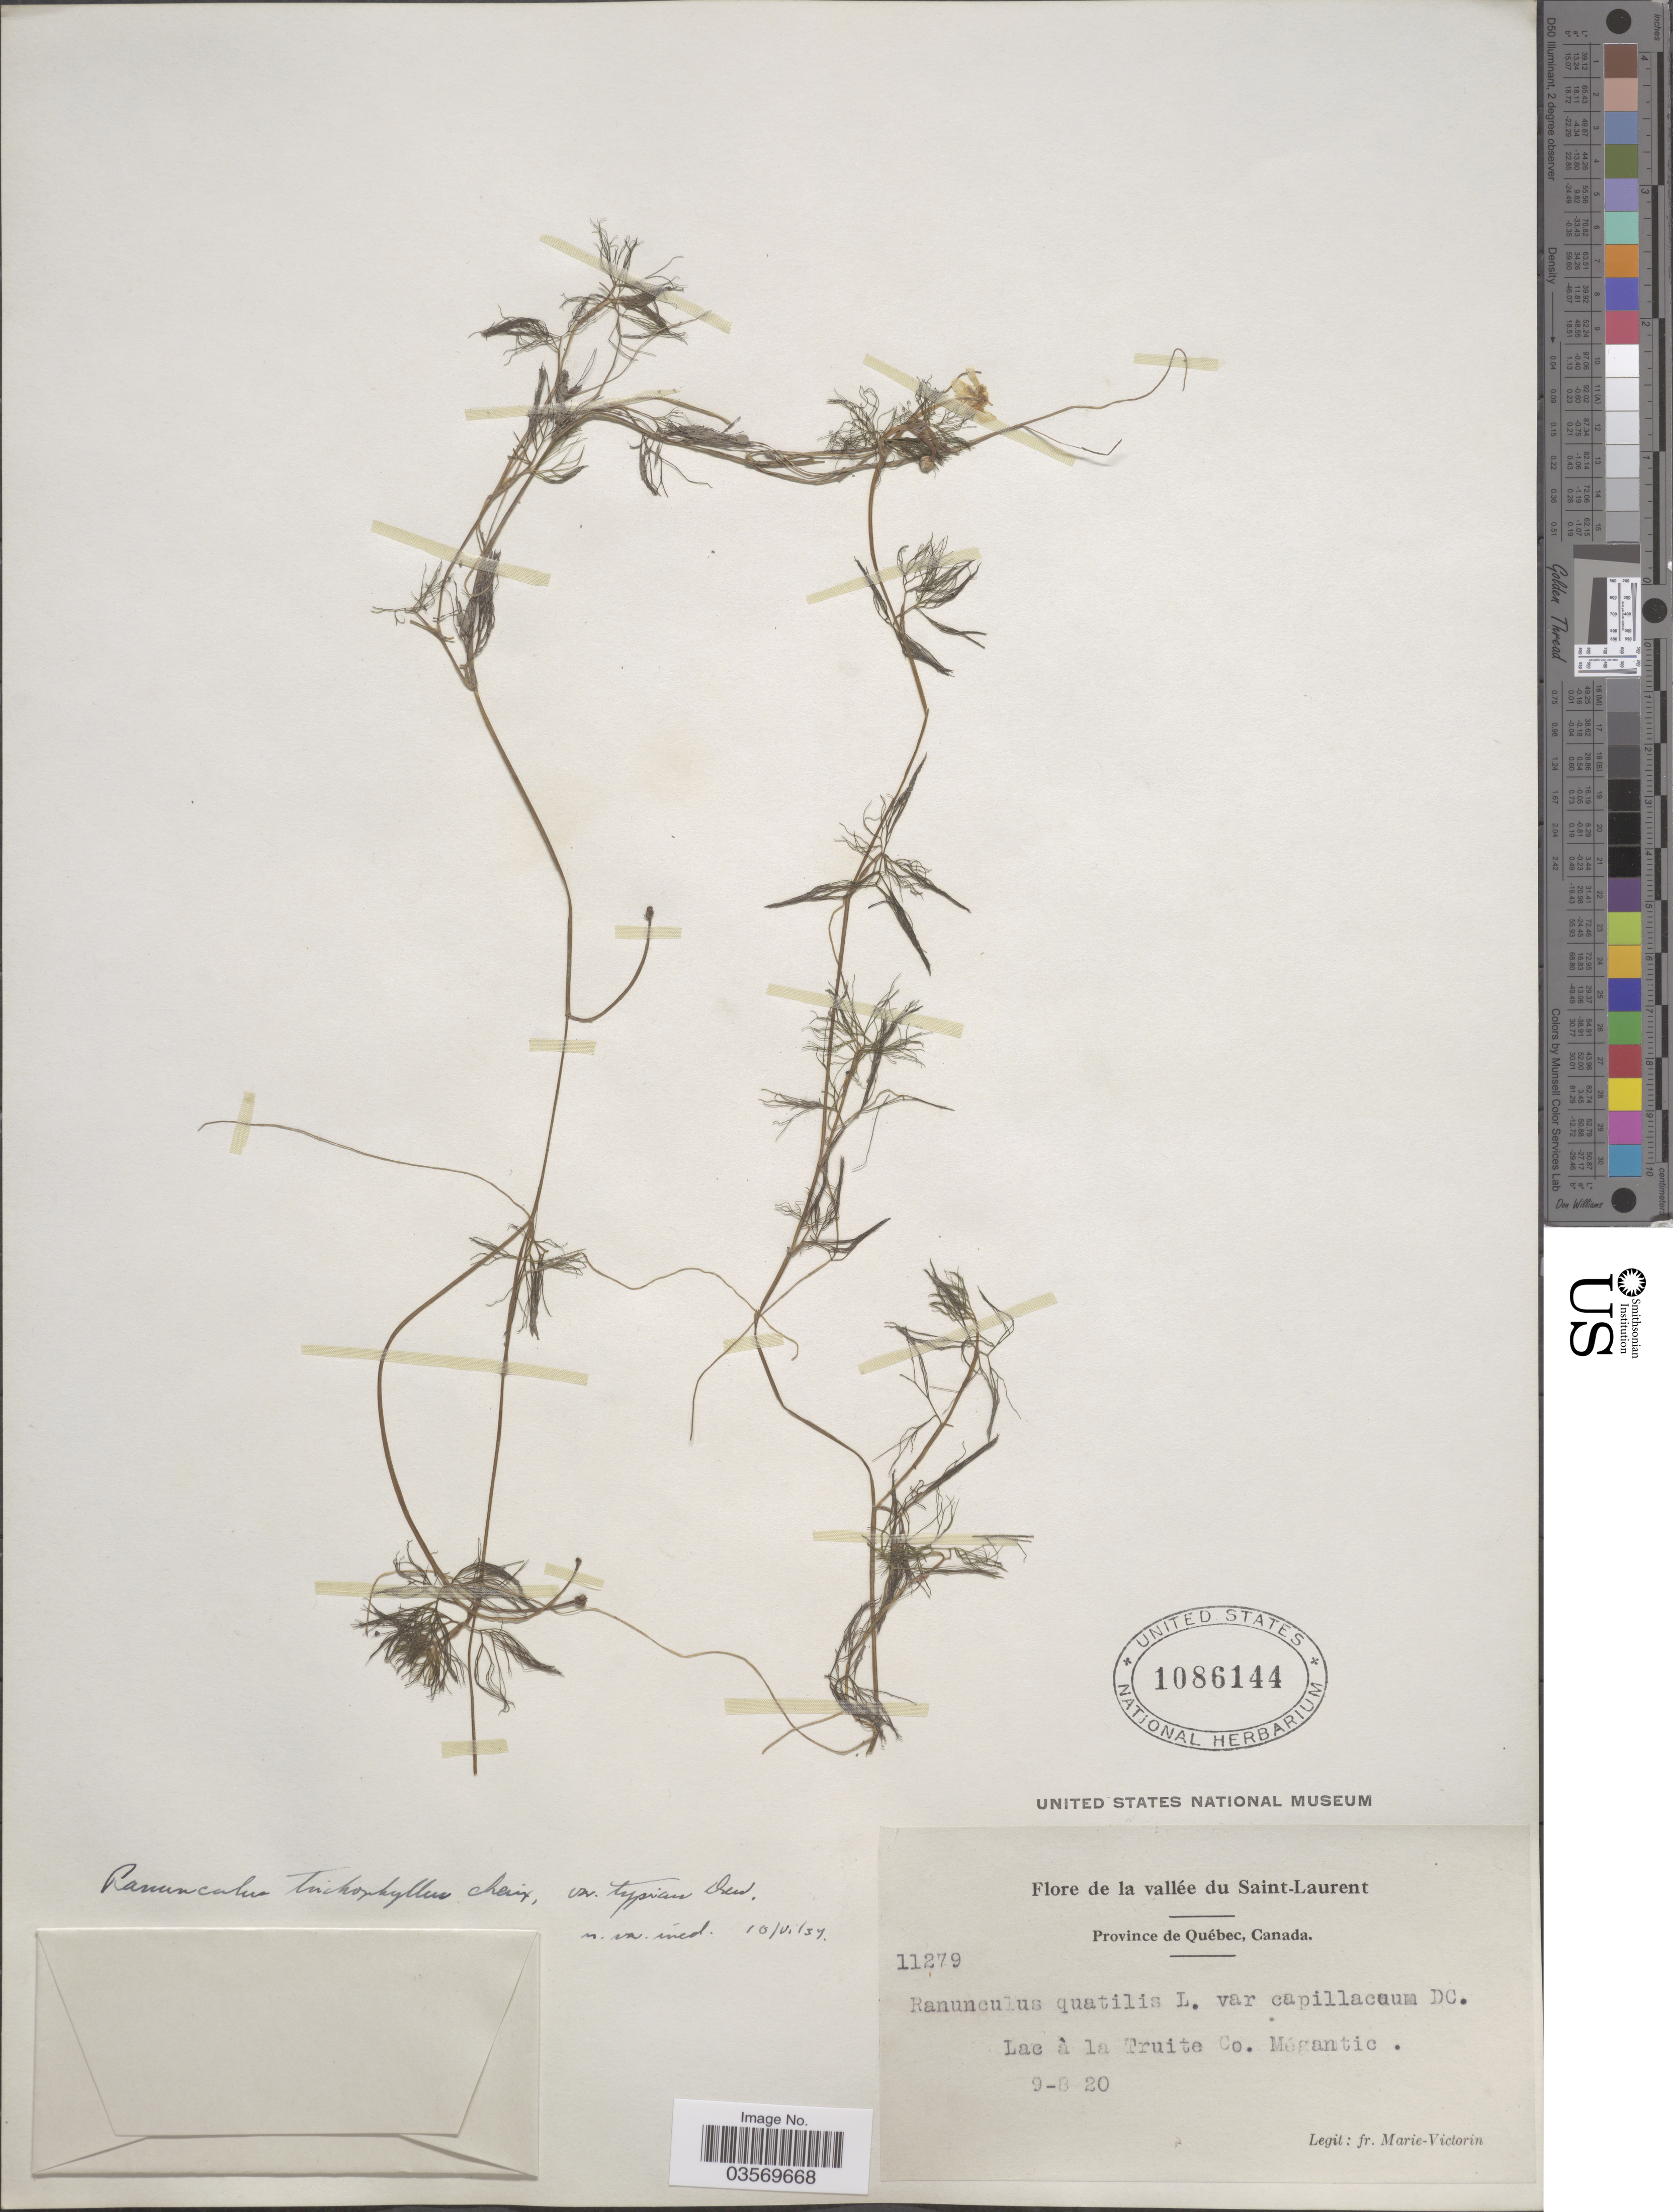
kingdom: Plantae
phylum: Tracheophyta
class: Magnoliopsida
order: Ranunculales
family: Ranunculaceae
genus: Ranunculus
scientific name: Ranunculus trichophyllus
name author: Chaix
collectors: F. Marie-Victorin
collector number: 11279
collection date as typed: Transcribed d/m/y: 9/8/20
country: Canada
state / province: Quebec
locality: La vallée du Saint-Laurent. Lac à la Truite Co. Mégantic.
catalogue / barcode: US 1086144